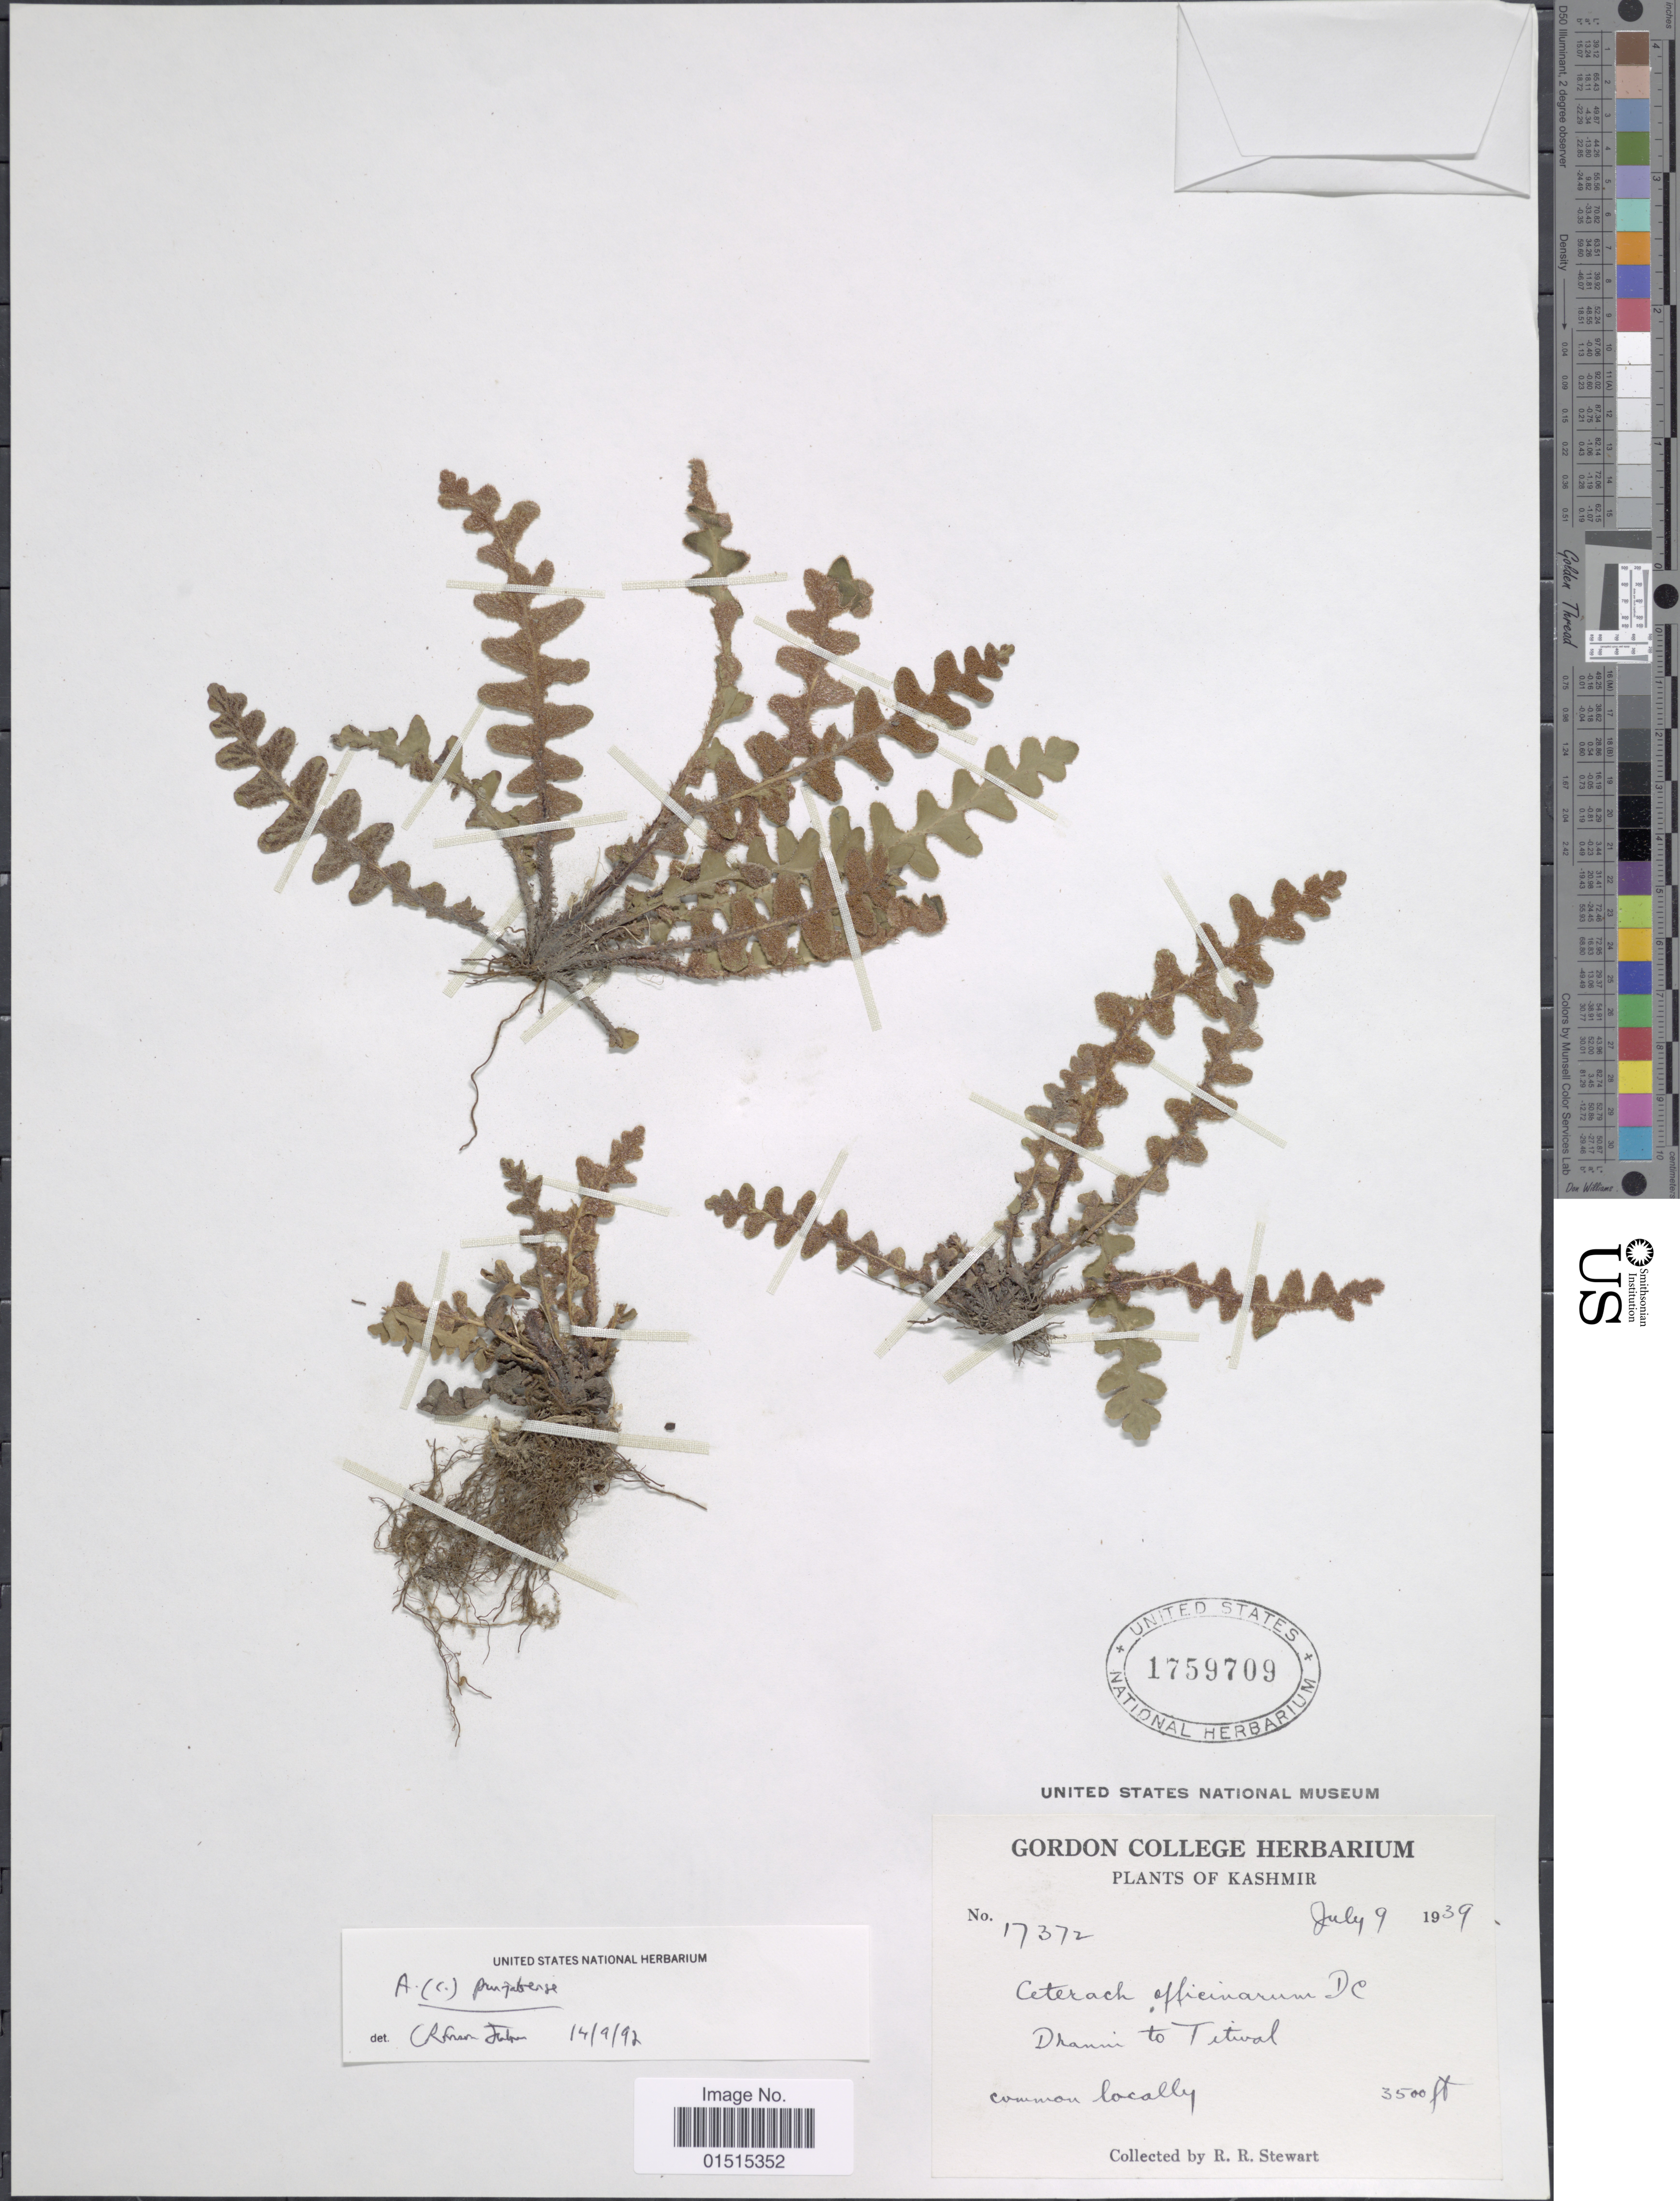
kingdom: Plantae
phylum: Tracheophyta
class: Polypodiopsida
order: Polypodiales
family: Aspleniaceae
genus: Asplenium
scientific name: Asplenium officinarum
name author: DC.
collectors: R. R. Stewart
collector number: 17372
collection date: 1939-07-09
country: India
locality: Kashmir, Dhanni to Titwal, common locally.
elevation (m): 1067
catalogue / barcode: US 1759709